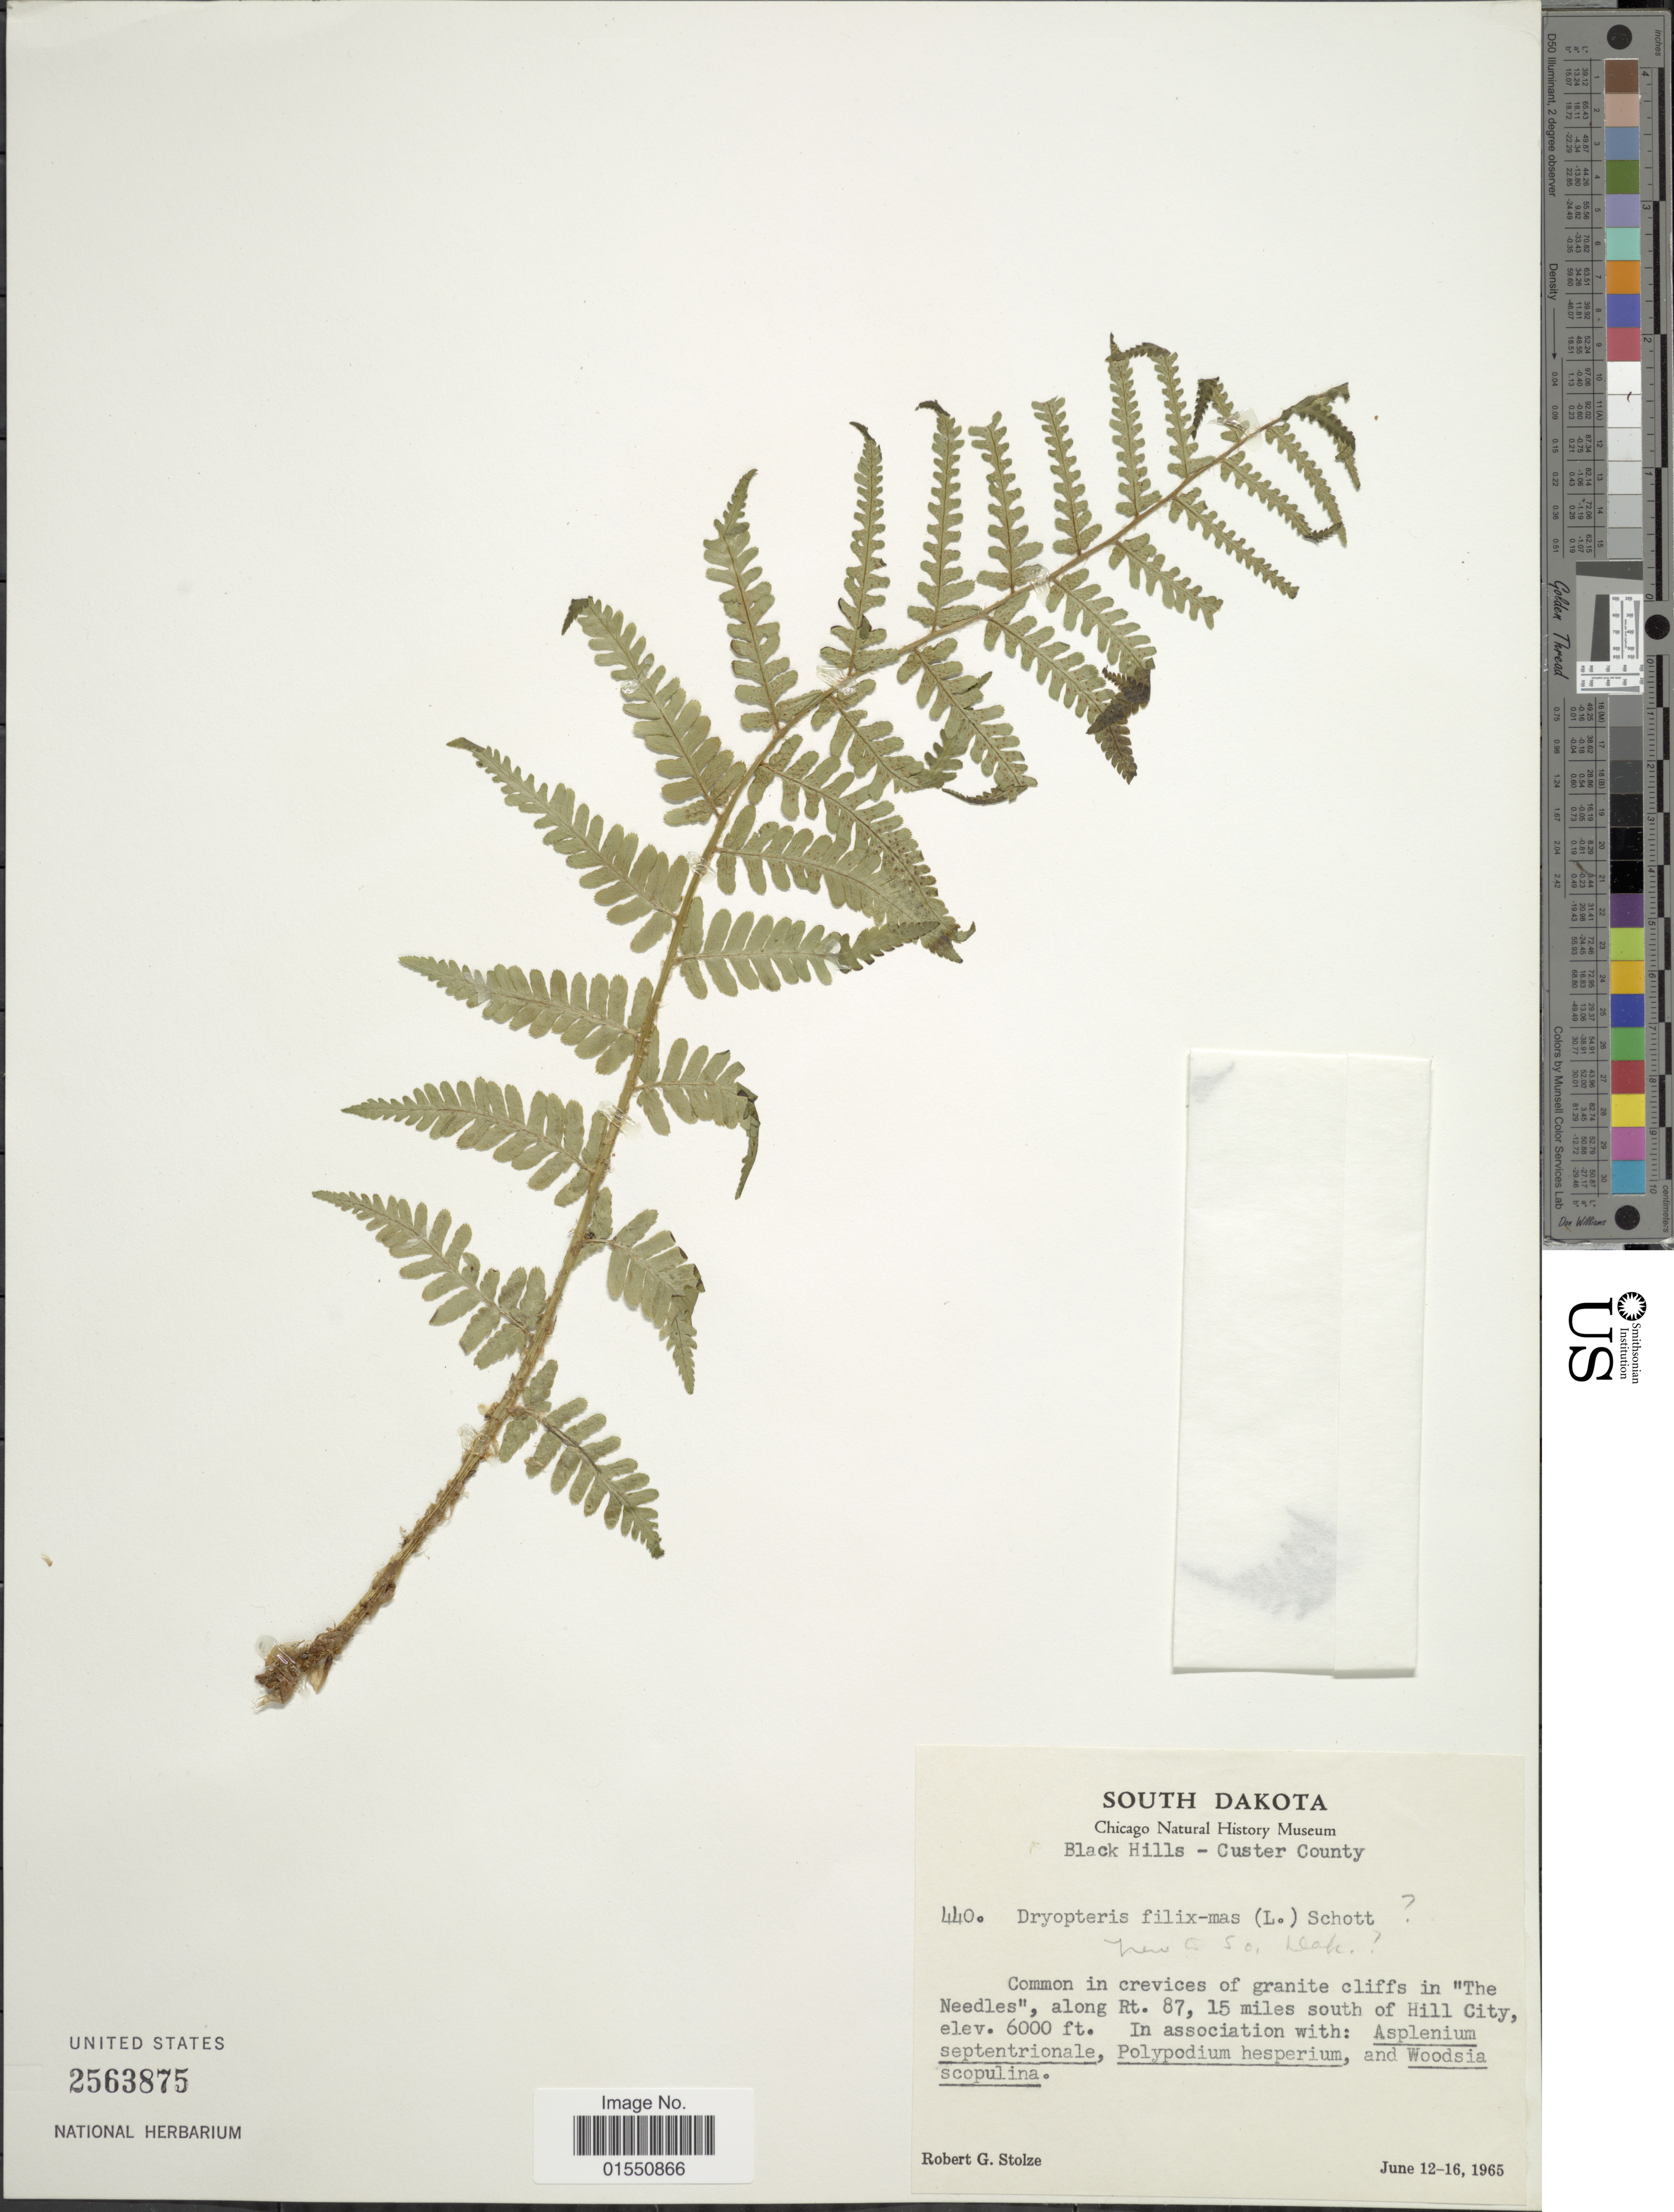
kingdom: Plantae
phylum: Tracheophyta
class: Polypodiopsida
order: Polypodiales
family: Dryopteridaceae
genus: Dryopteris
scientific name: Dryopteris filix-mas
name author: (L.) Schott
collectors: R. G. Stolze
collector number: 440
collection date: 1965-06-12/1965-06-16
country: United States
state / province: South Dakota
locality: Black Hills - Custer County. Common in crevices of granite cliffs in "The Needles", along Rt. 87, 15 miles south of Hill City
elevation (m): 1829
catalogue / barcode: US 2563875